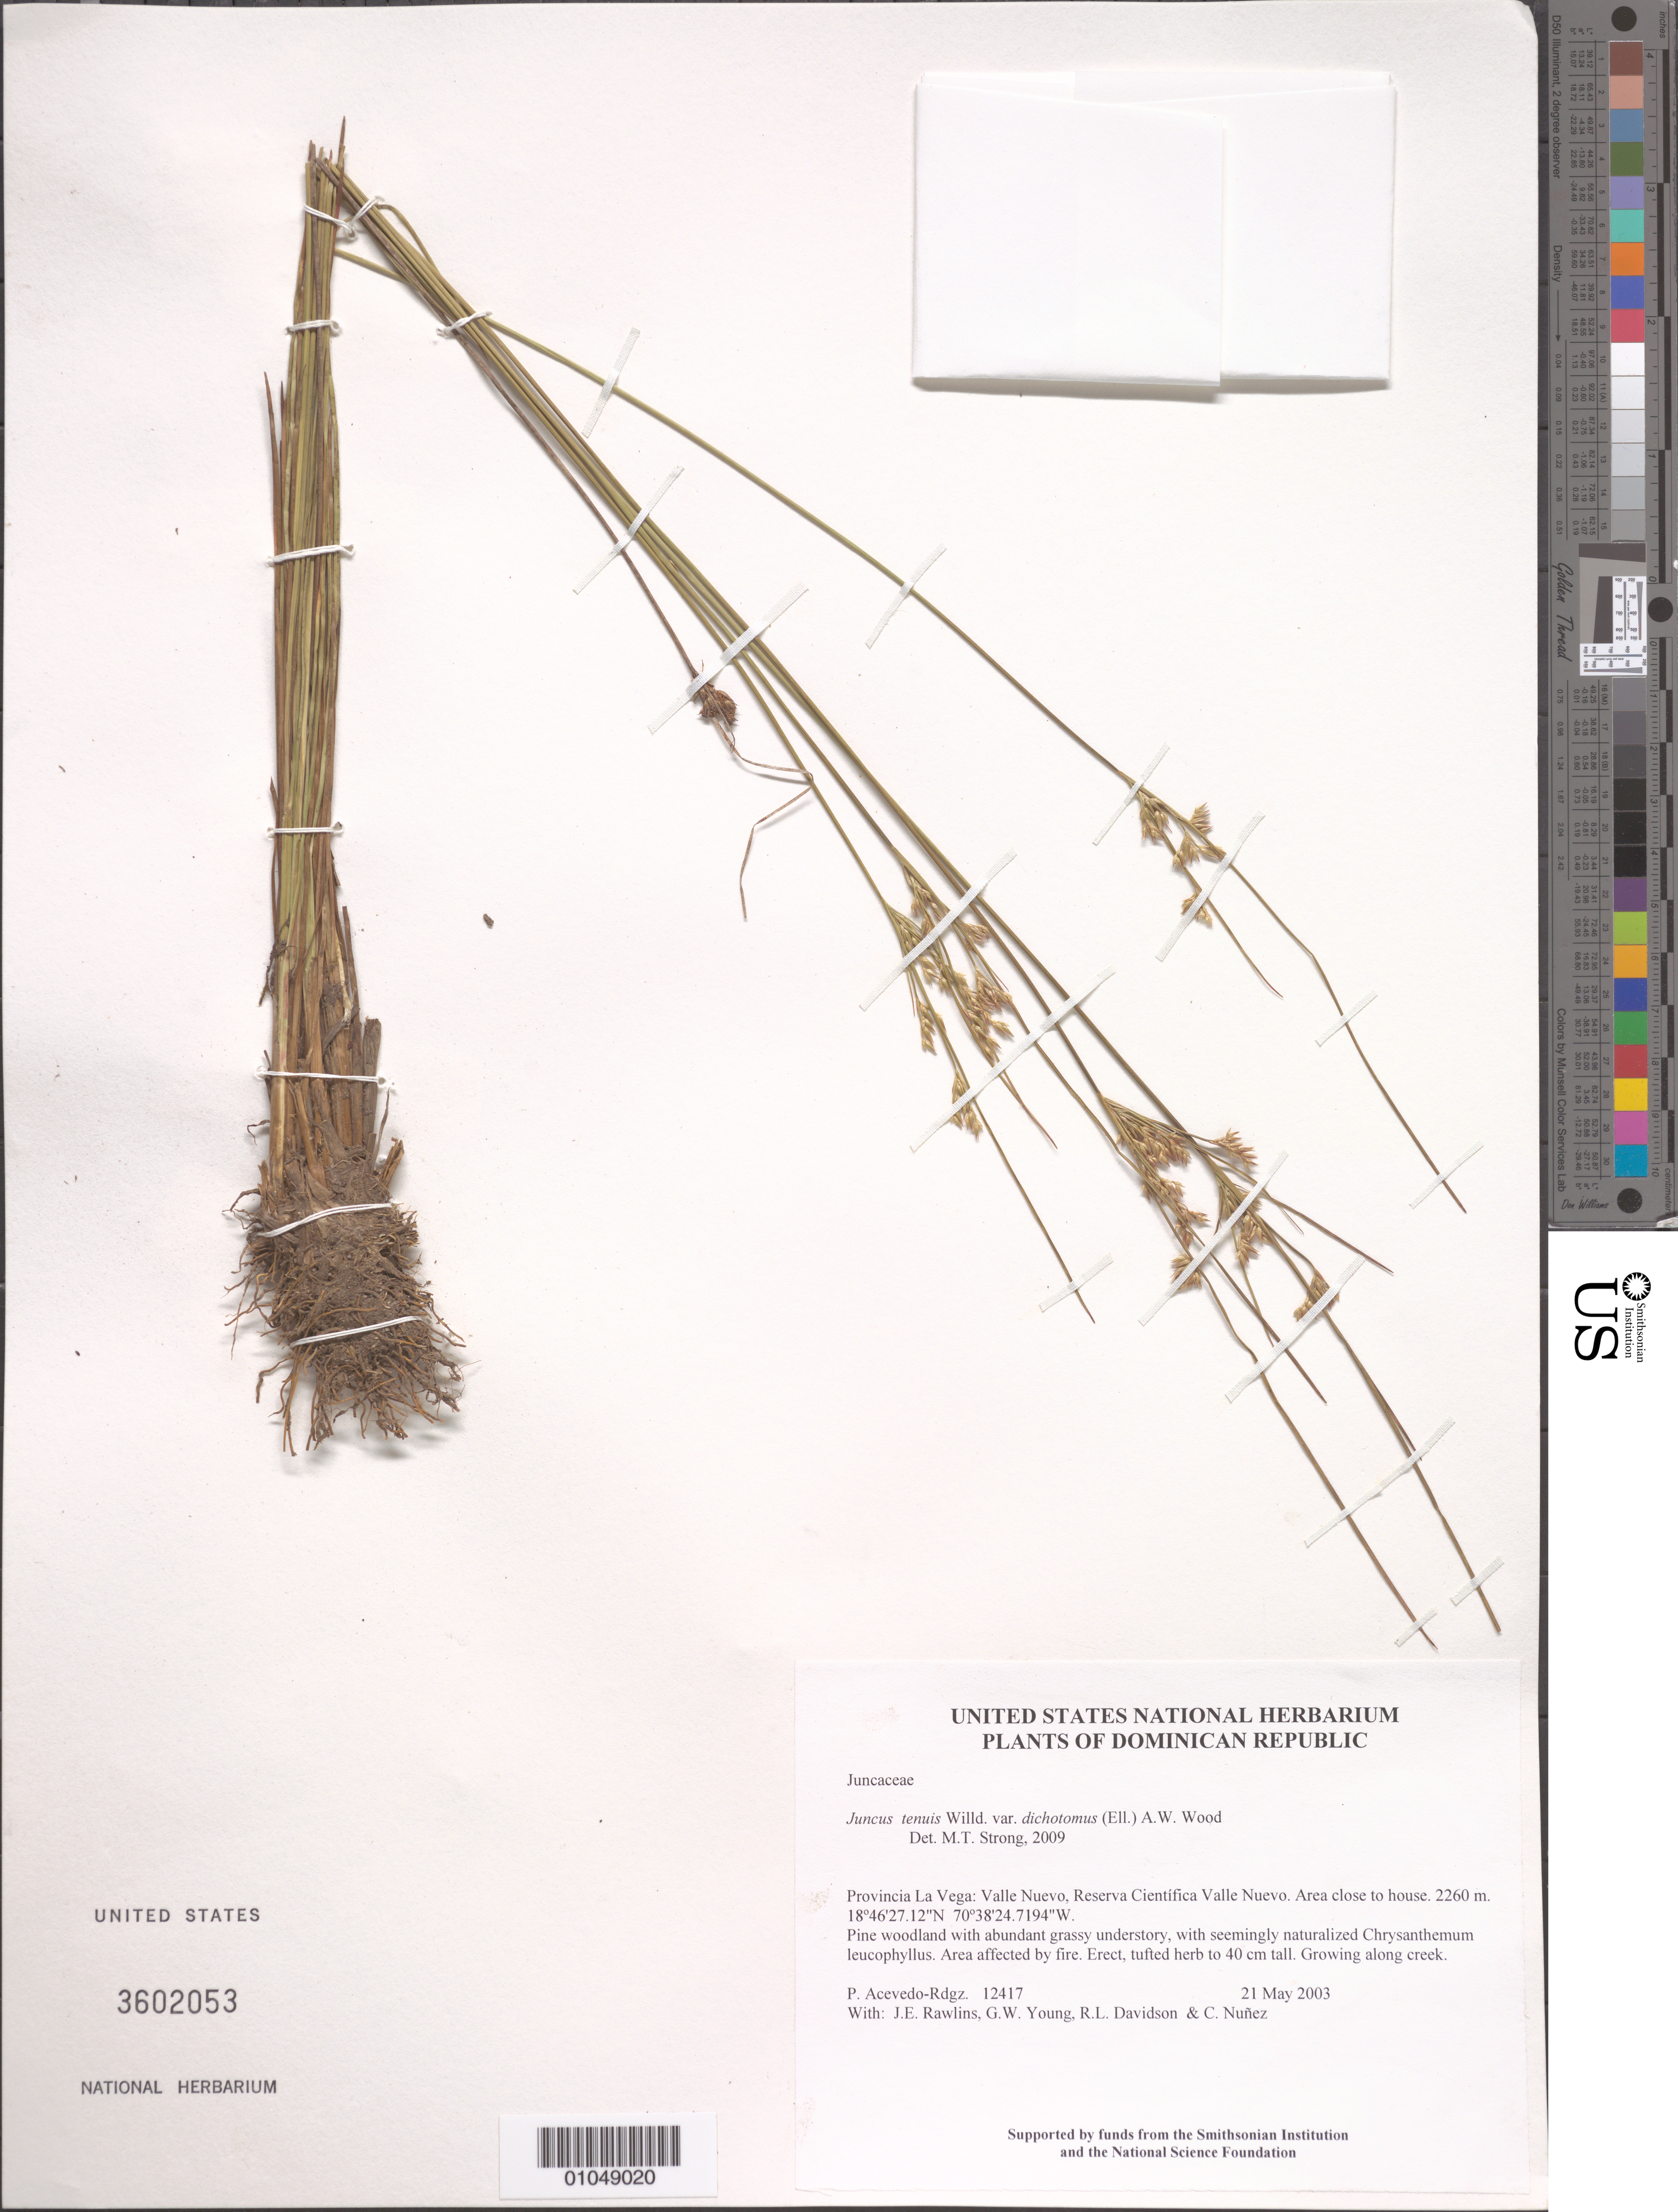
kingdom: Plantae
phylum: Tracheophyta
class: Liliopsida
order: Poales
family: Juncaceae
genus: Juncus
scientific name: Juncus tenuis var. dichotomus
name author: (Elliott) Alph. Wood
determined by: Strong, M. T., (US), Smithsonian Institution - National Museum of Natural History (UNITED STATES)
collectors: P. Acevedo-Rodr., J. Rawlins, G. Young, R. Davidson & C. Nunez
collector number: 12417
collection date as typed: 21 May 2003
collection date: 2003-05-21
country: Dominican Republic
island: Hispaniola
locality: Provincia La Vega: Valle Nuevo, Reserva Científica Valle Nuevo. Area close to house.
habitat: Pine woodland with abundant grassy understory, with seemingly naturalized Chrysanthemum leucophyllus. Area affected by fire.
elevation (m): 2260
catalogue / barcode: US 3602053